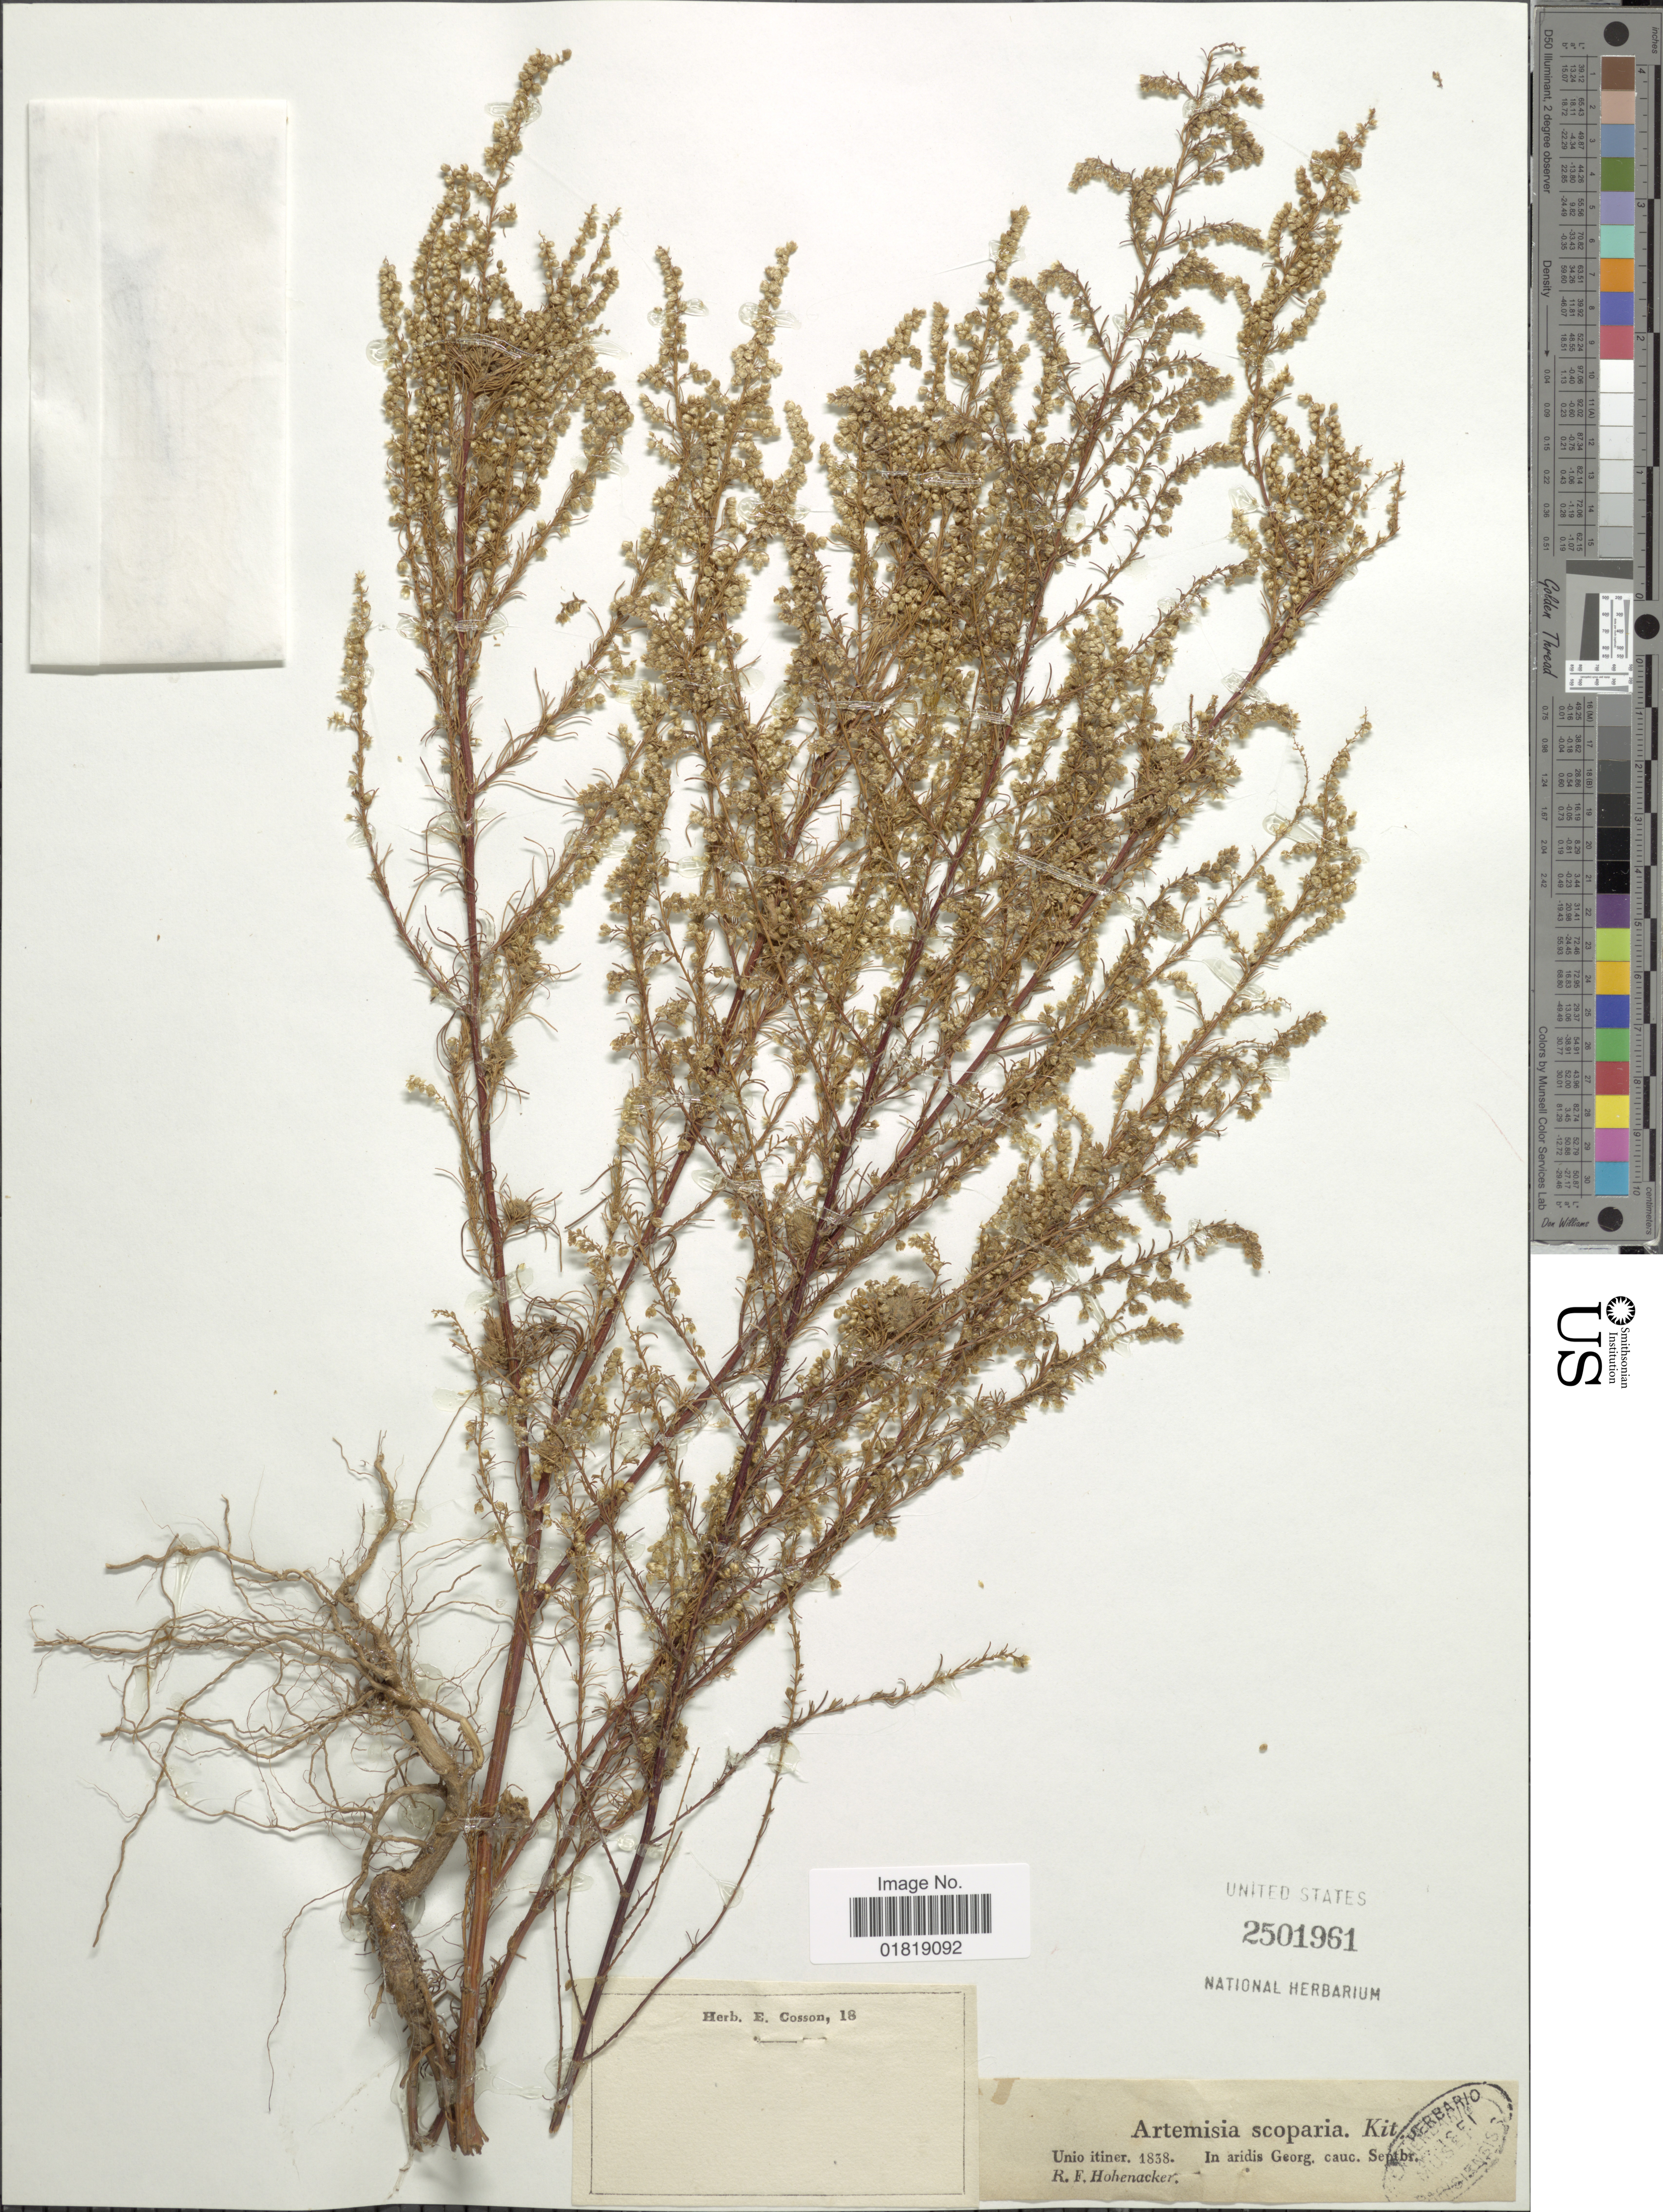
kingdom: Plantae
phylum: Tracheophyta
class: Magnoliopsida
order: Asterales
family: Asteraceae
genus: Artemisia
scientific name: Artemisia scoparia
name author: Waldst. & Kit.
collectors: R. F. Hohenacker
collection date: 1838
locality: Unio itiner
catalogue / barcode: US 2501961